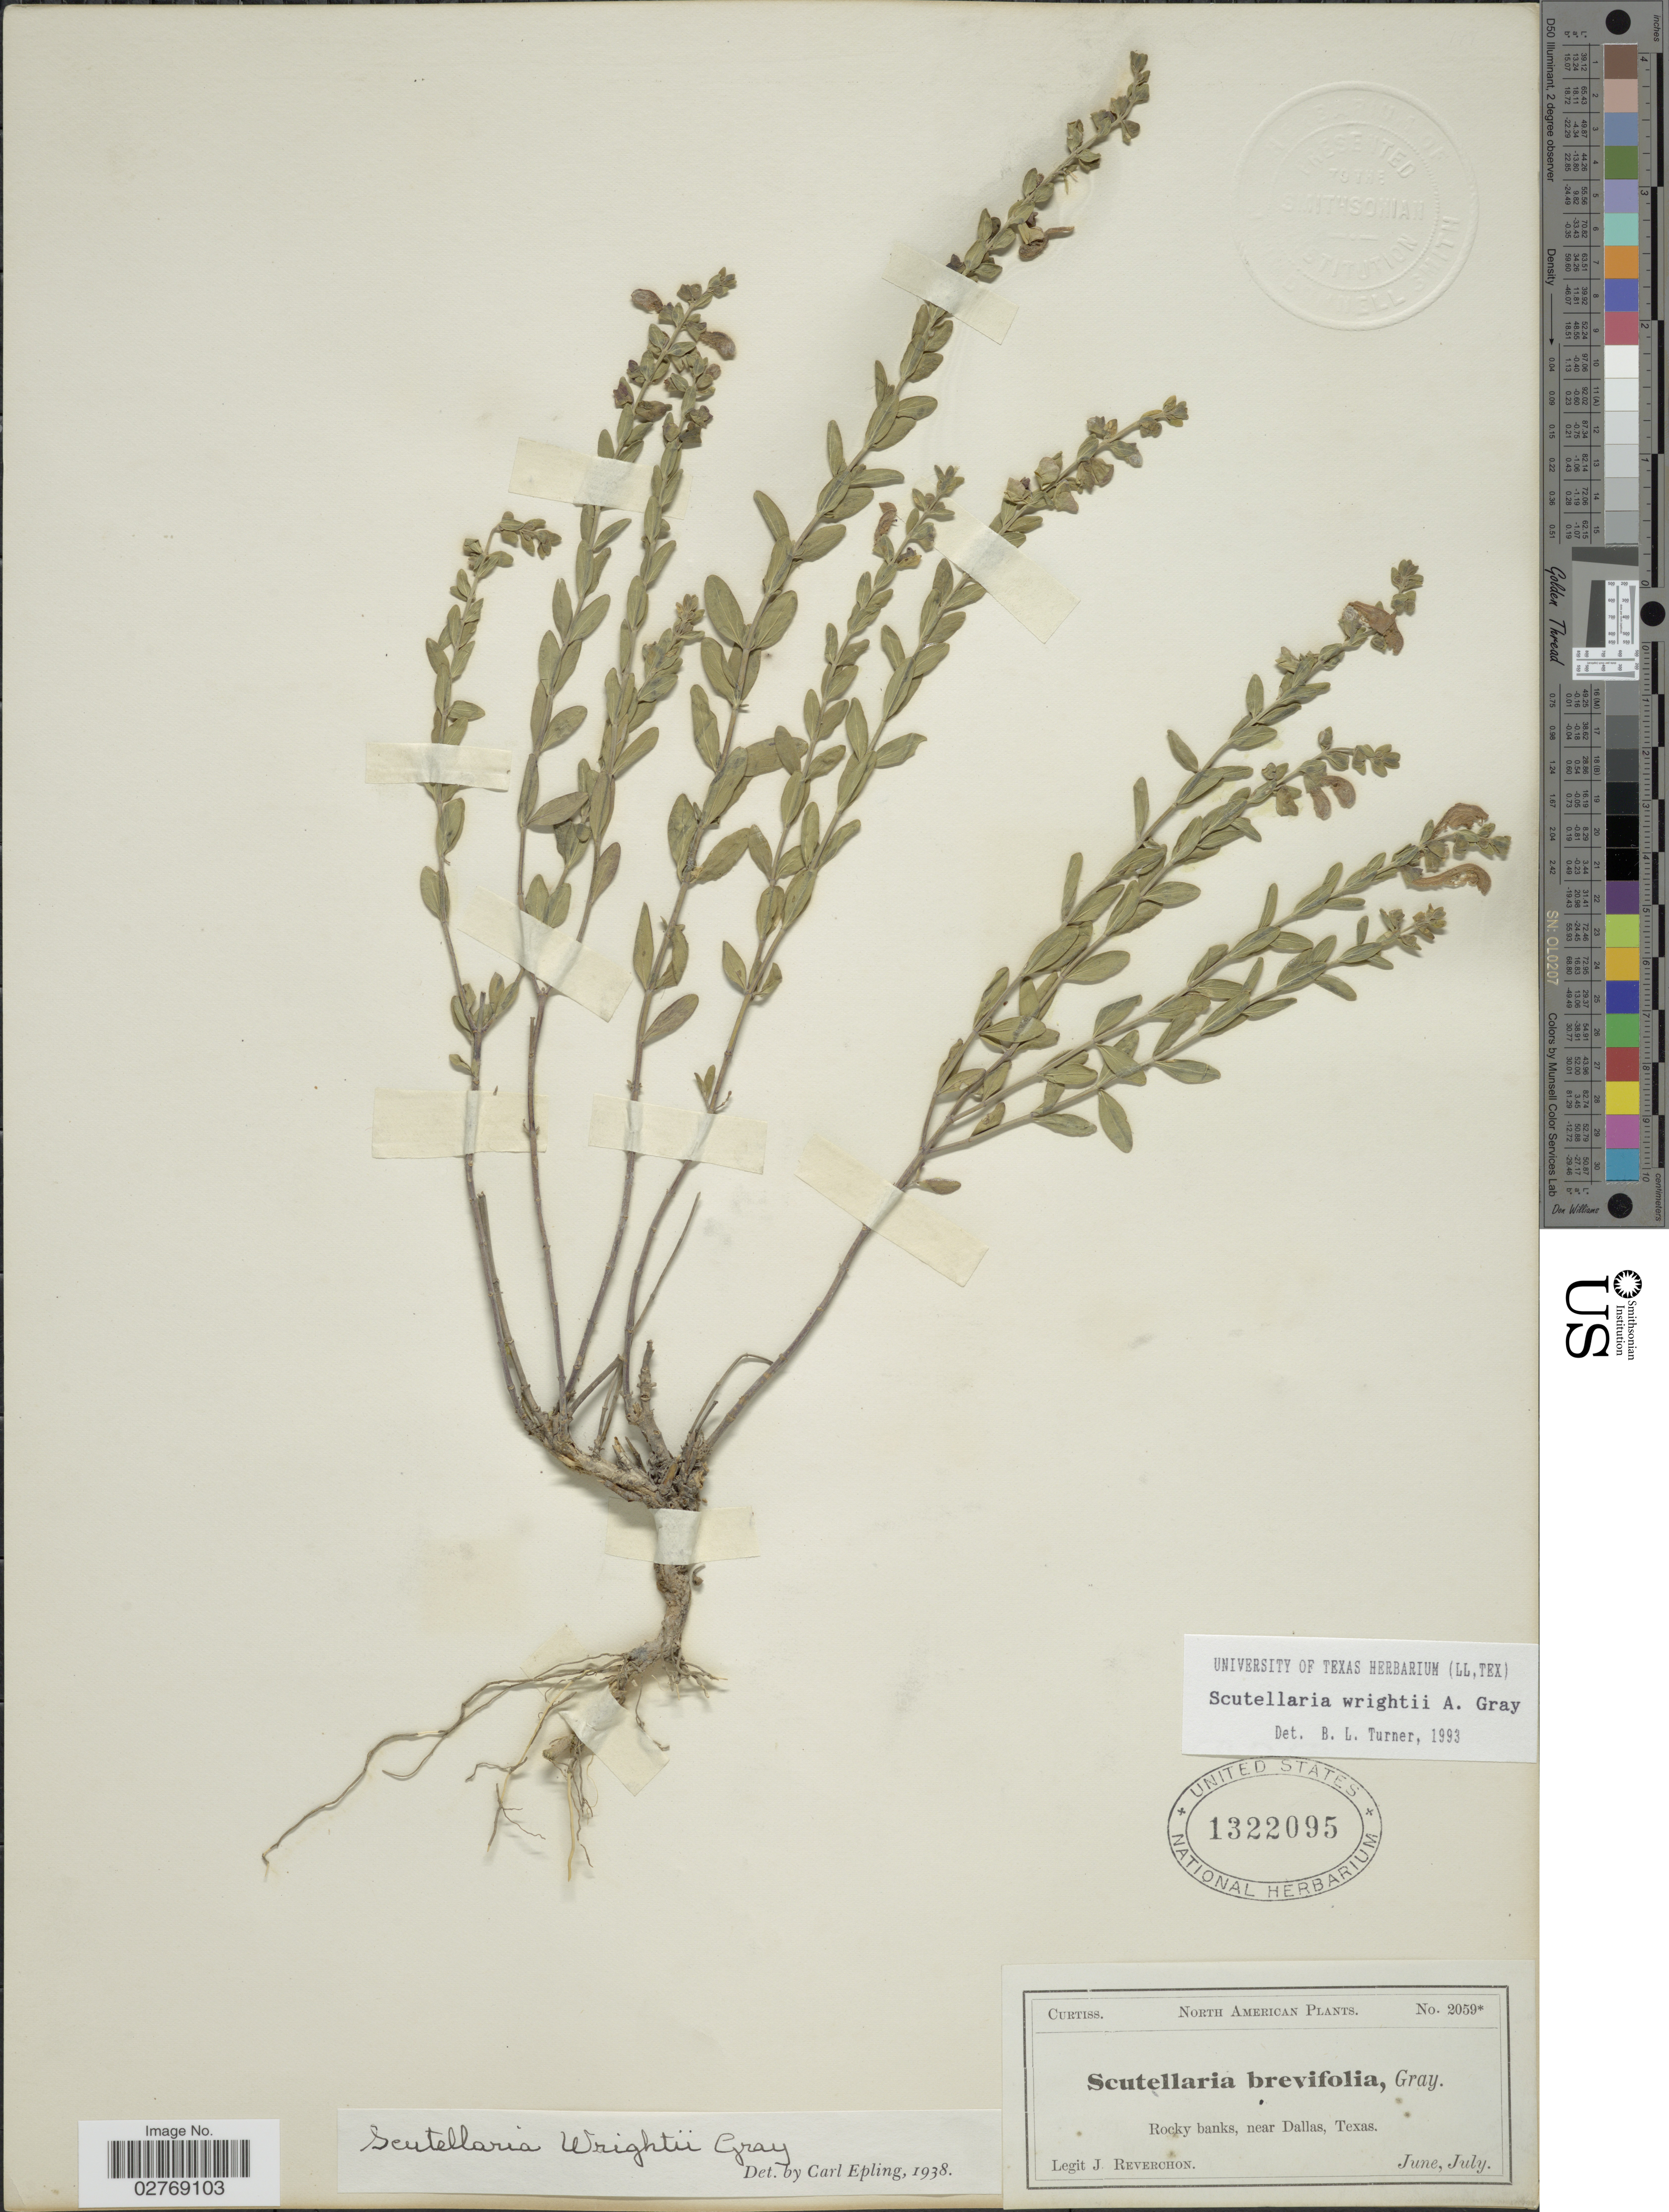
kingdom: Plantae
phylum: Tracheophyta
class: Magnoliopsida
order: Lamiales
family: Lamiaceae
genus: Scutellaria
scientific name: Scutellaria wrightii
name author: A. Gray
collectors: J. Reverchon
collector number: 2059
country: United States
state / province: Texas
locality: Rocky banks, near Dallas.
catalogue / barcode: US 1322095